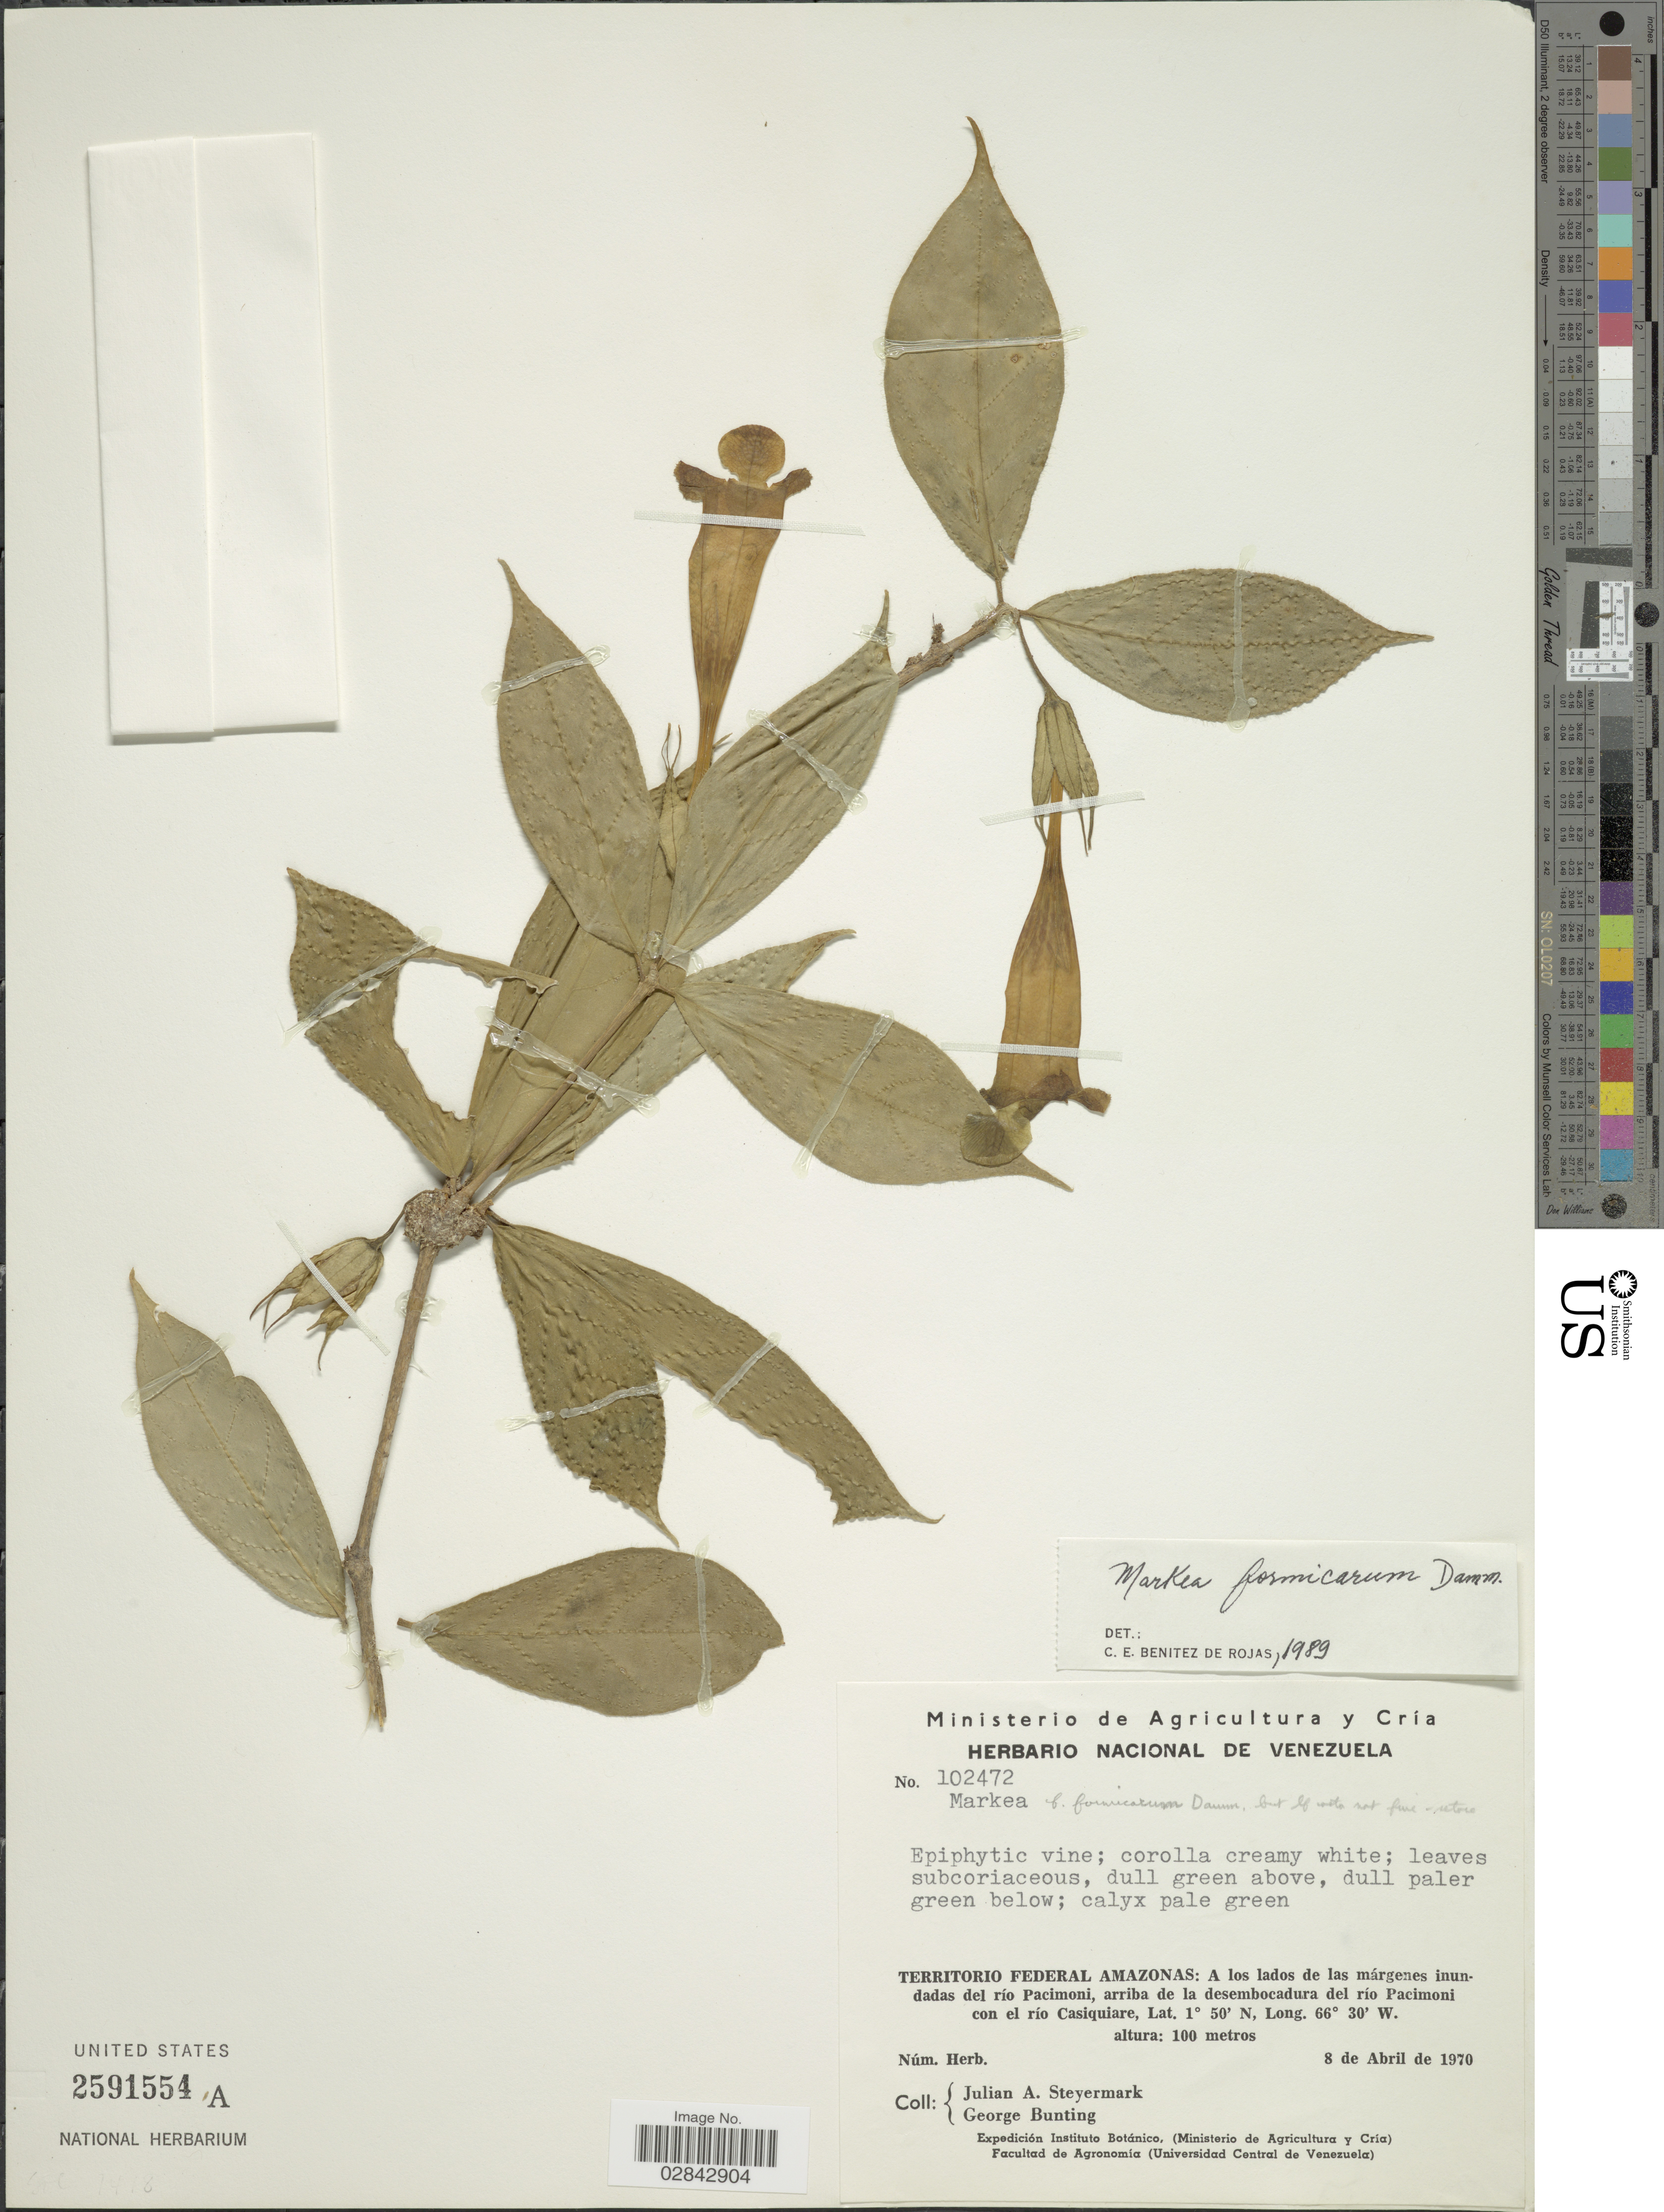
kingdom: Plantae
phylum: Tracheophyta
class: Magnoliopsida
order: Solanales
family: Solanaceae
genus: Markea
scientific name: Markea formicarum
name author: Dammer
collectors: J. Steyermark & G. S. Bunting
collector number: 102472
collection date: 1970-04-08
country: Venezuela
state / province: Amazonas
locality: Territorio Federal Amazonas: A los lados de las márgenes inundadas del río Pacimoni, arriba de la desembocadura del río Pacimoni con el río Casiquiare.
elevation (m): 100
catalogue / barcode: US 2591554A